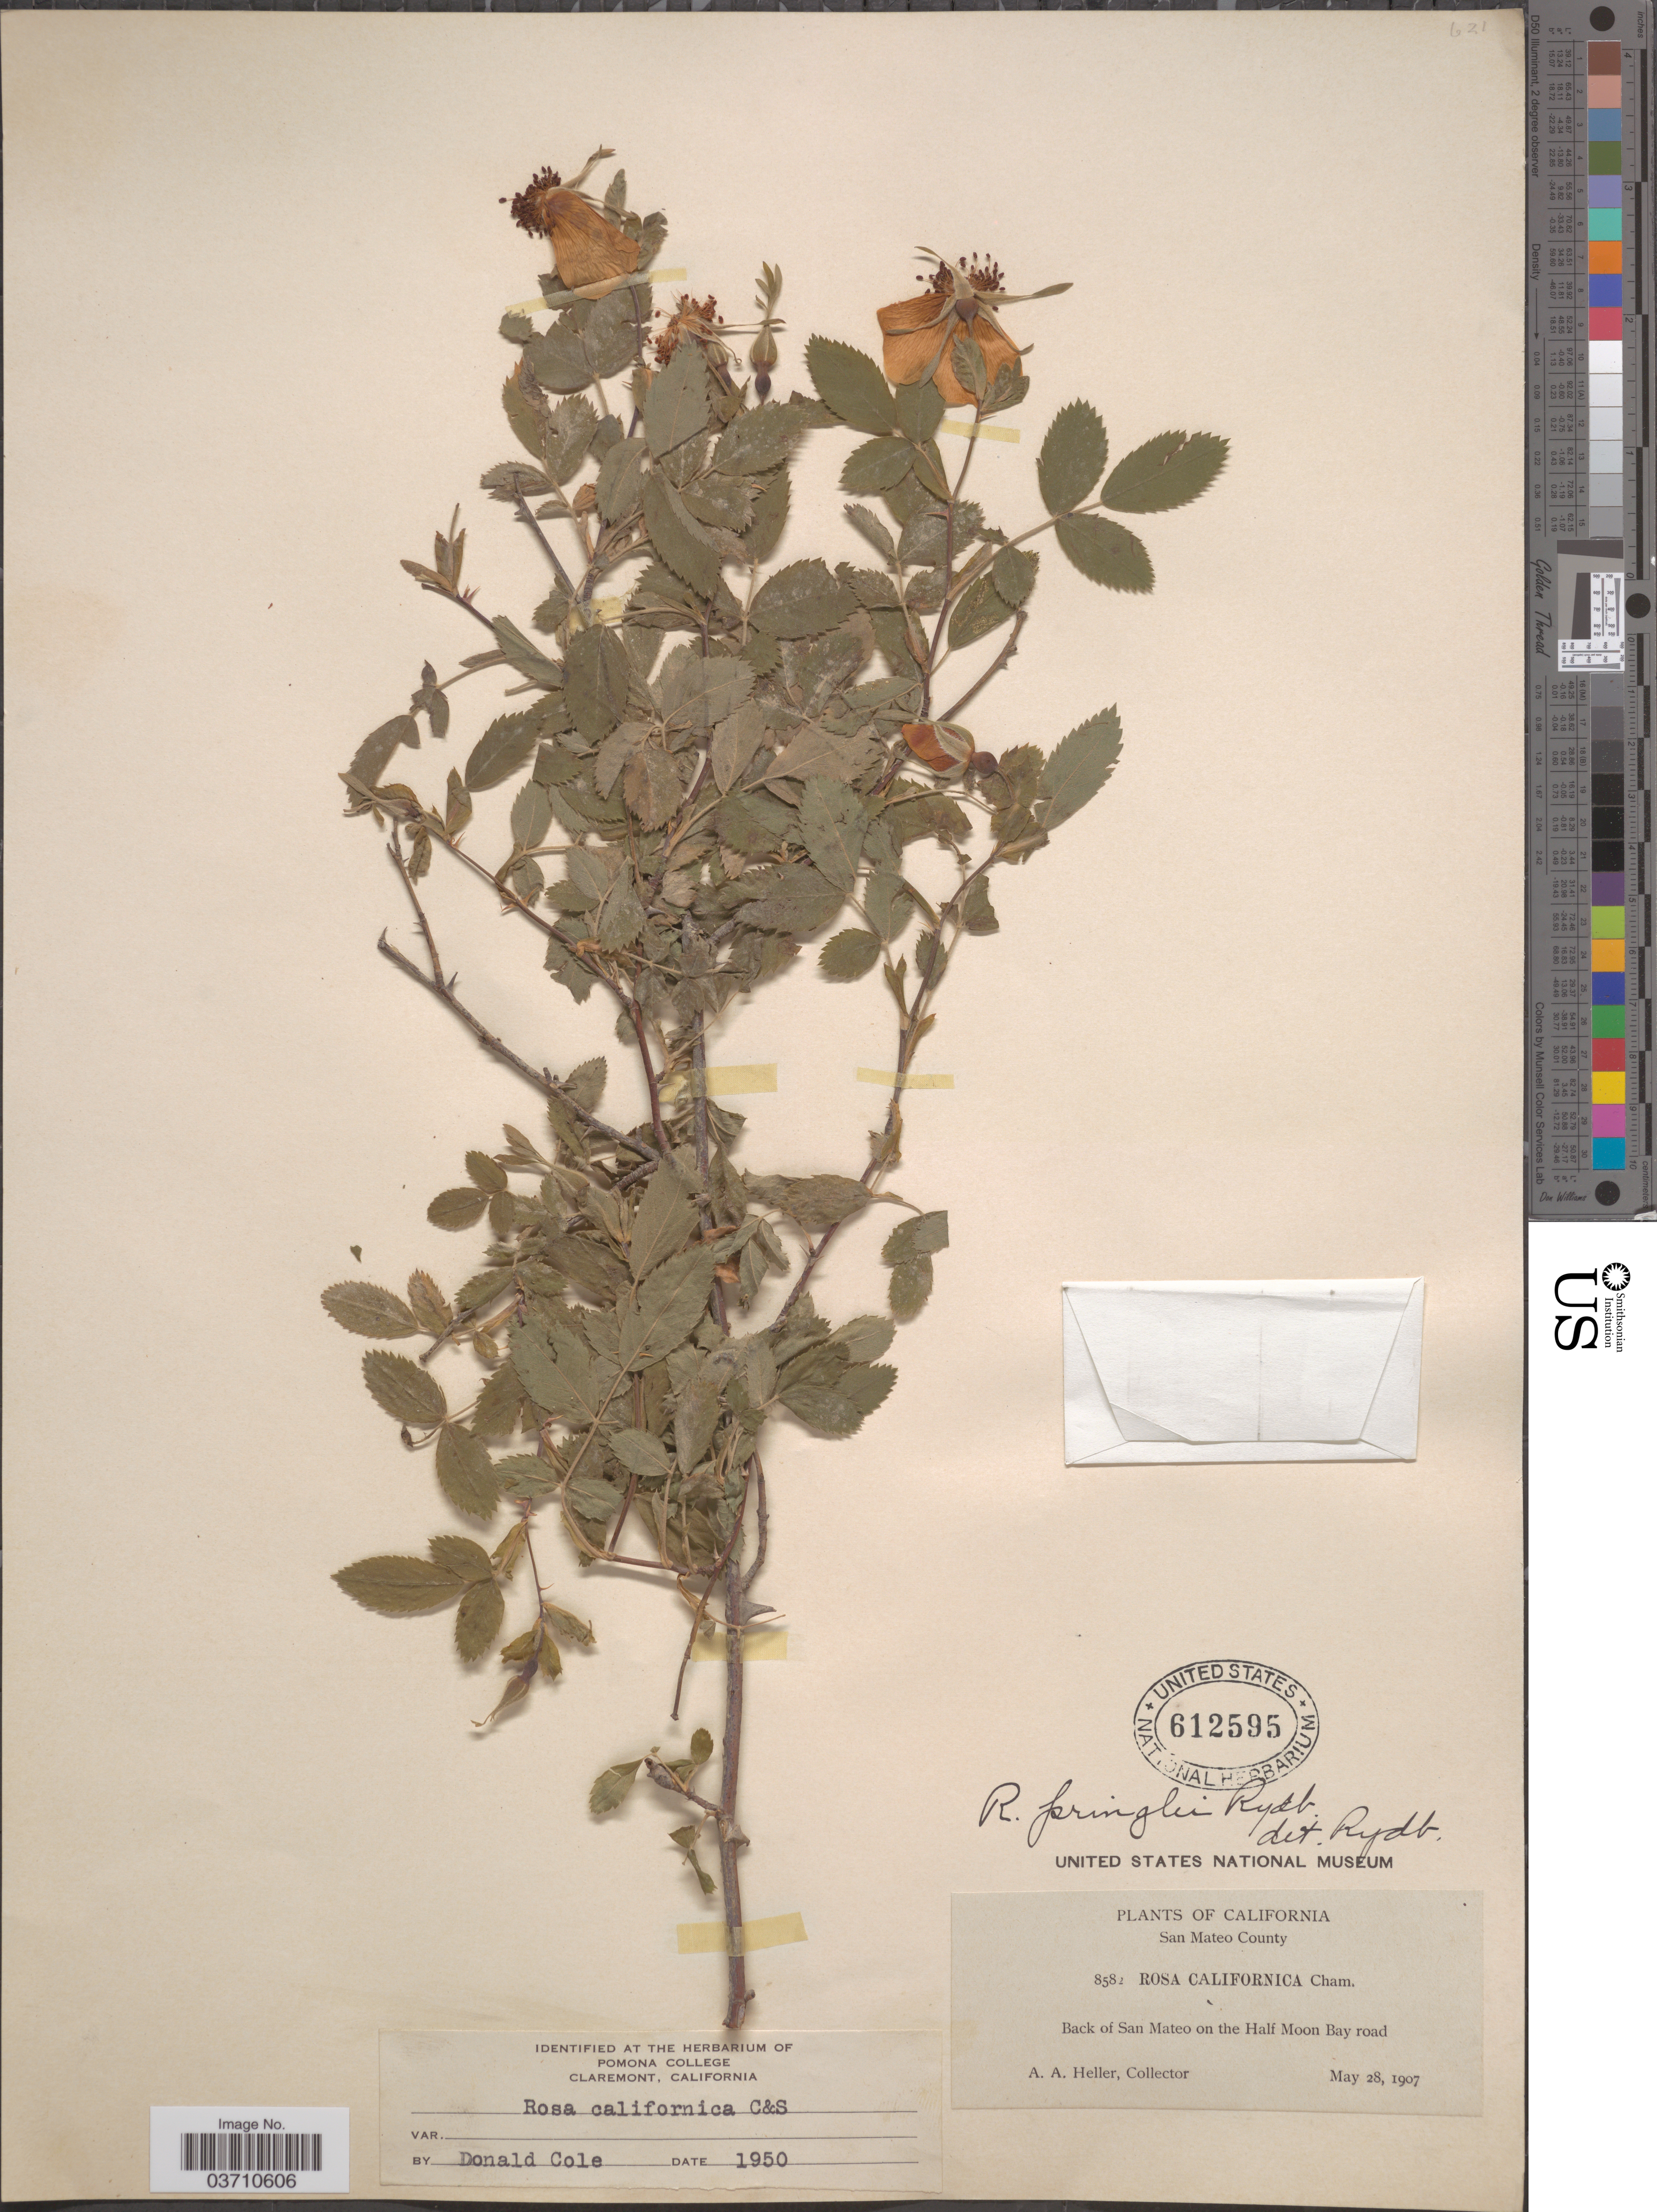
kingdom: Plantae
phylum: Tracheophyta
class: Magnoliopsida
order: Rosales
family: Rosaceae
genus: Rosa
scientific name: Rosa californica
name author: Cham. & Schltdl.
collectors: A. A. Heller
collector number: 8582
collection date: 1907-05-28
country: United States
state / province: California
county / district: San Mateo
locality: San Mateo County. Back of San Mateo on the Half Moon Bay road.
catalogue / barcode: US 612595